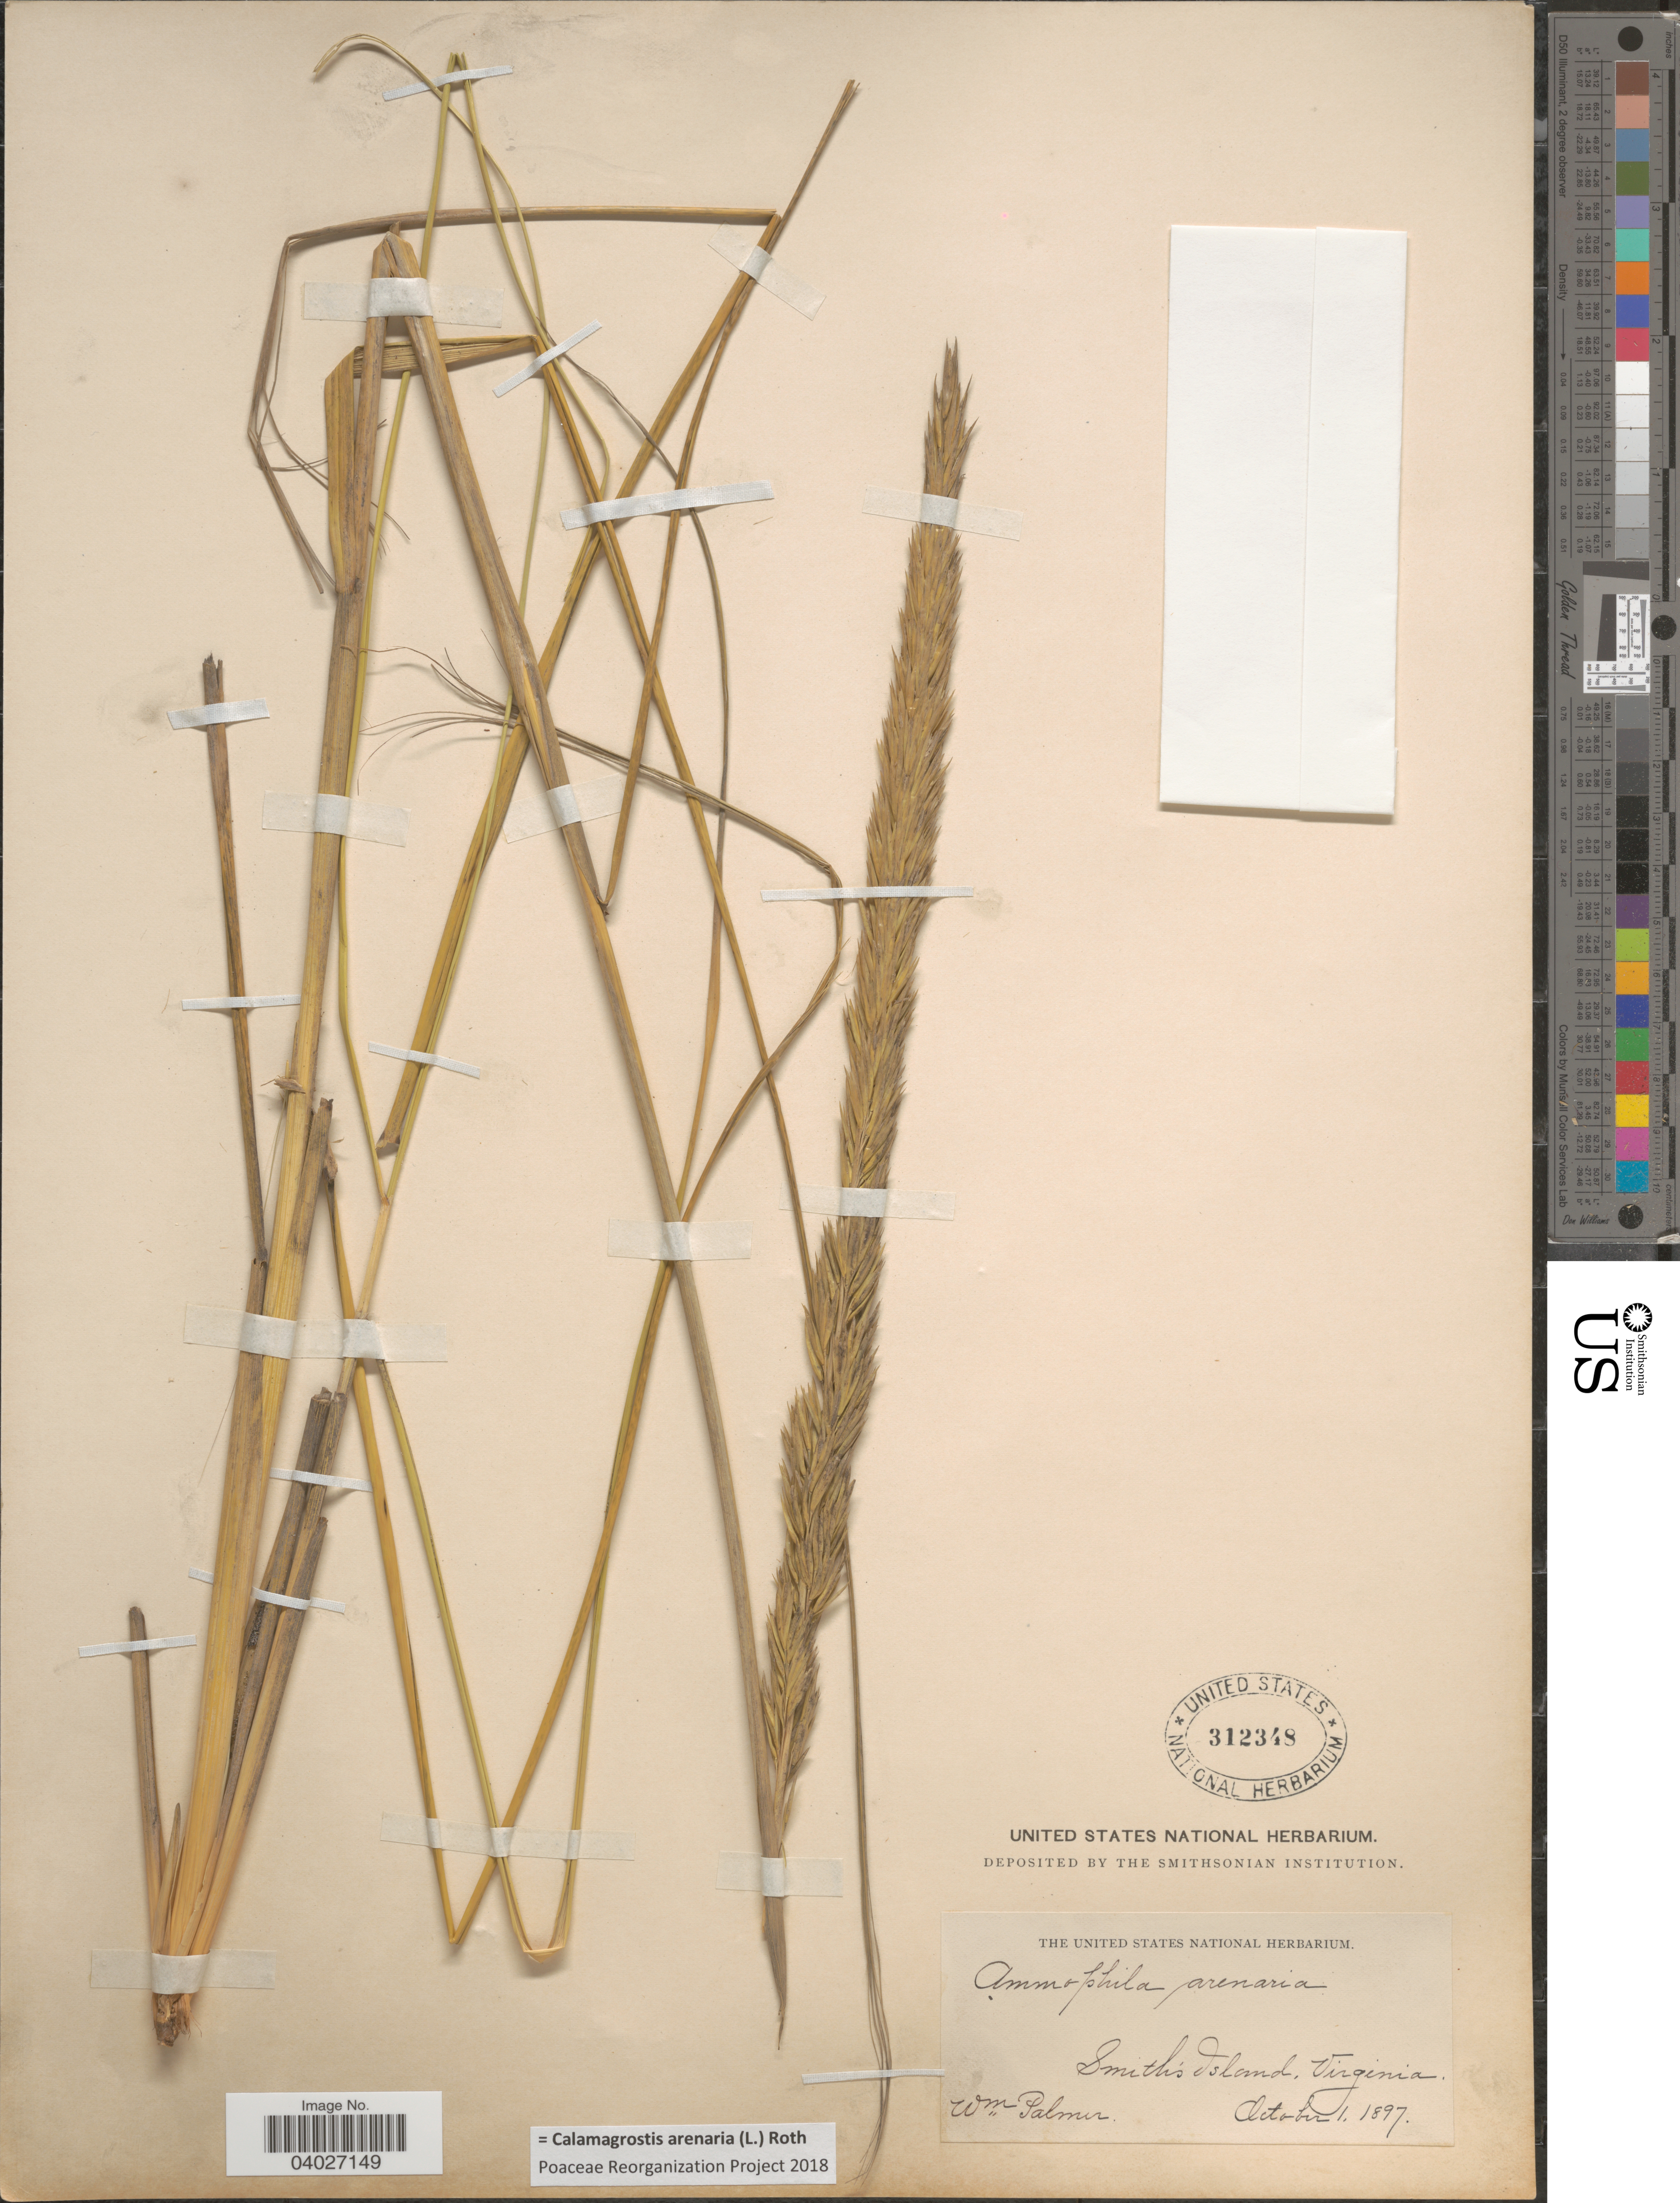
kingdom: Plantae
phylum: Tracheophyta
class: Liliopsida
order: Poales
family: Poaceae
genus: Calamagrostis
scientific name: Calamagrostis arenaria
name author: (L.) Roth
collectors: W. Palmer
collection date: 1897-10-01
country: United States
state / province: Virginia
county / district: Northampton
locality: Smith's Island.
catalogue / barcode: US 312348